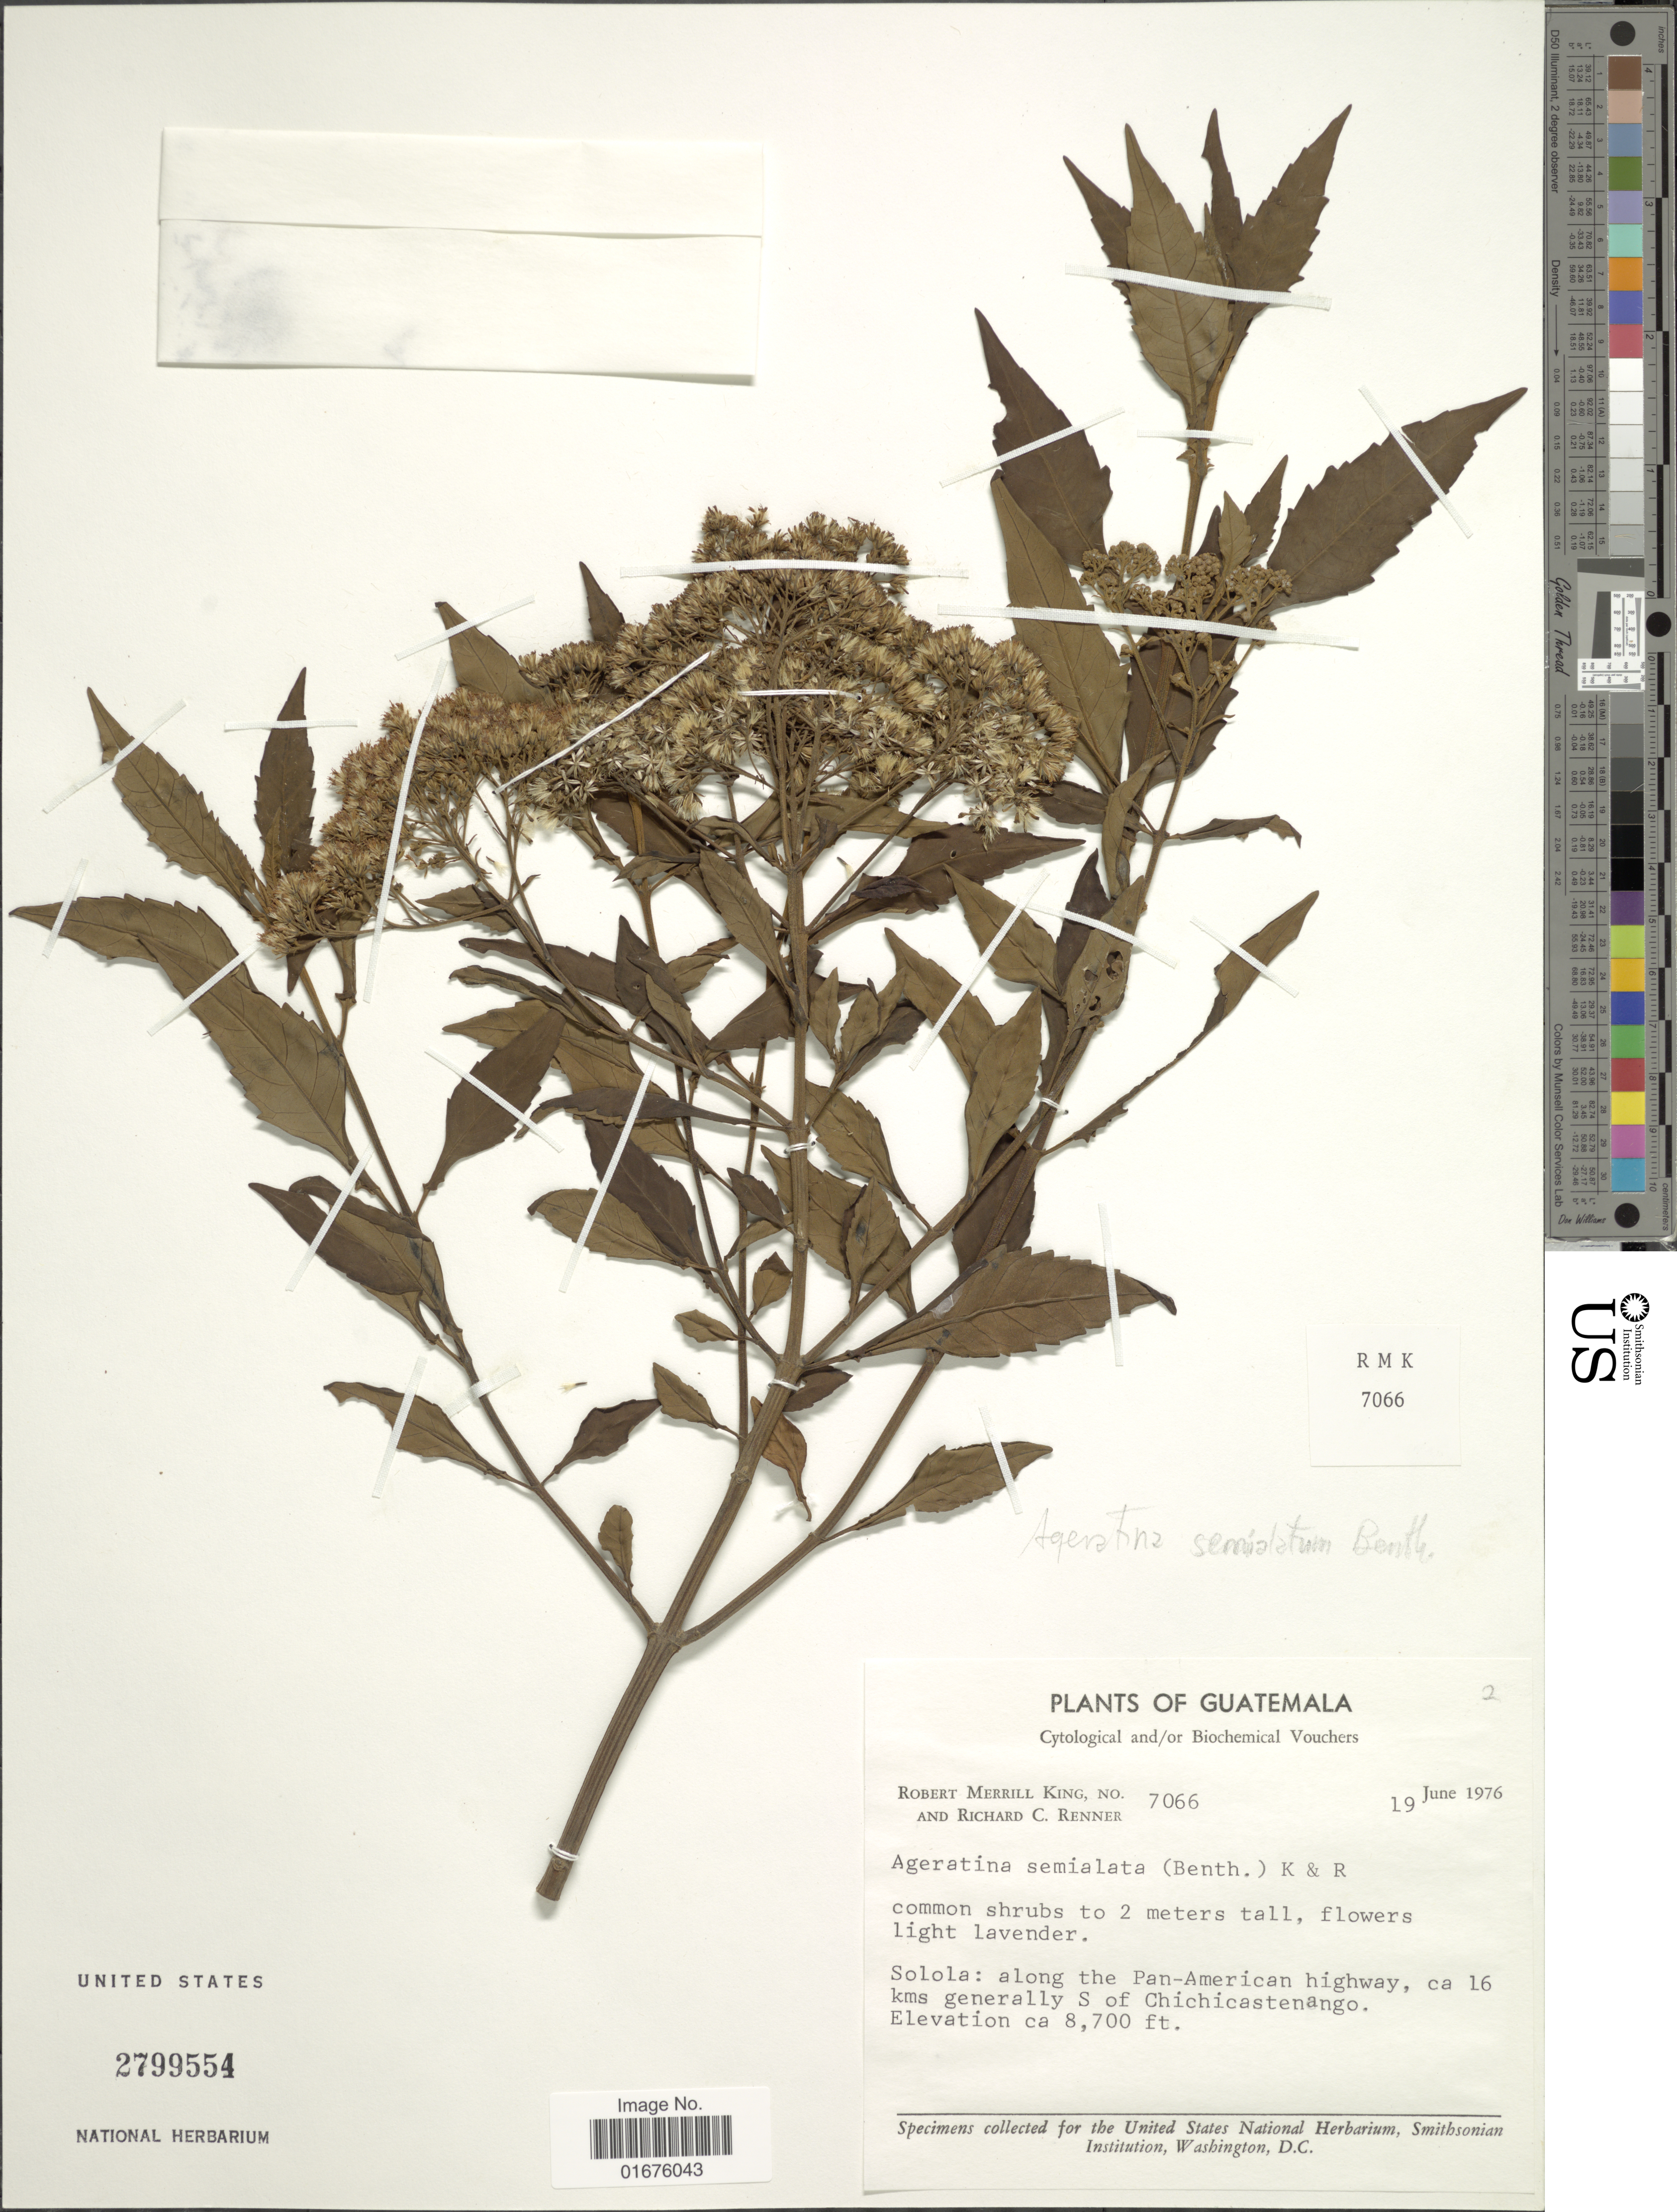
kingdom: Plantae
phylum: Tracheophyta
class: Magnoliopsida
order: Asterales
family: Asteraceae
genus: Ageratina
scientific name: Ageratina ligustrina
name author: (DC.) R.M. King & H. Rob.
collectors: R. M. King & R. C. Renner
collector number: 7066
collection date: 1976-06-19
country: Guatemala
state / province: Sololá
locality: Along the Pan-American highway, ca 16 kms generally S of Chichicastenango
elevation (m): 2652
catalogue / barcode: US 2799554